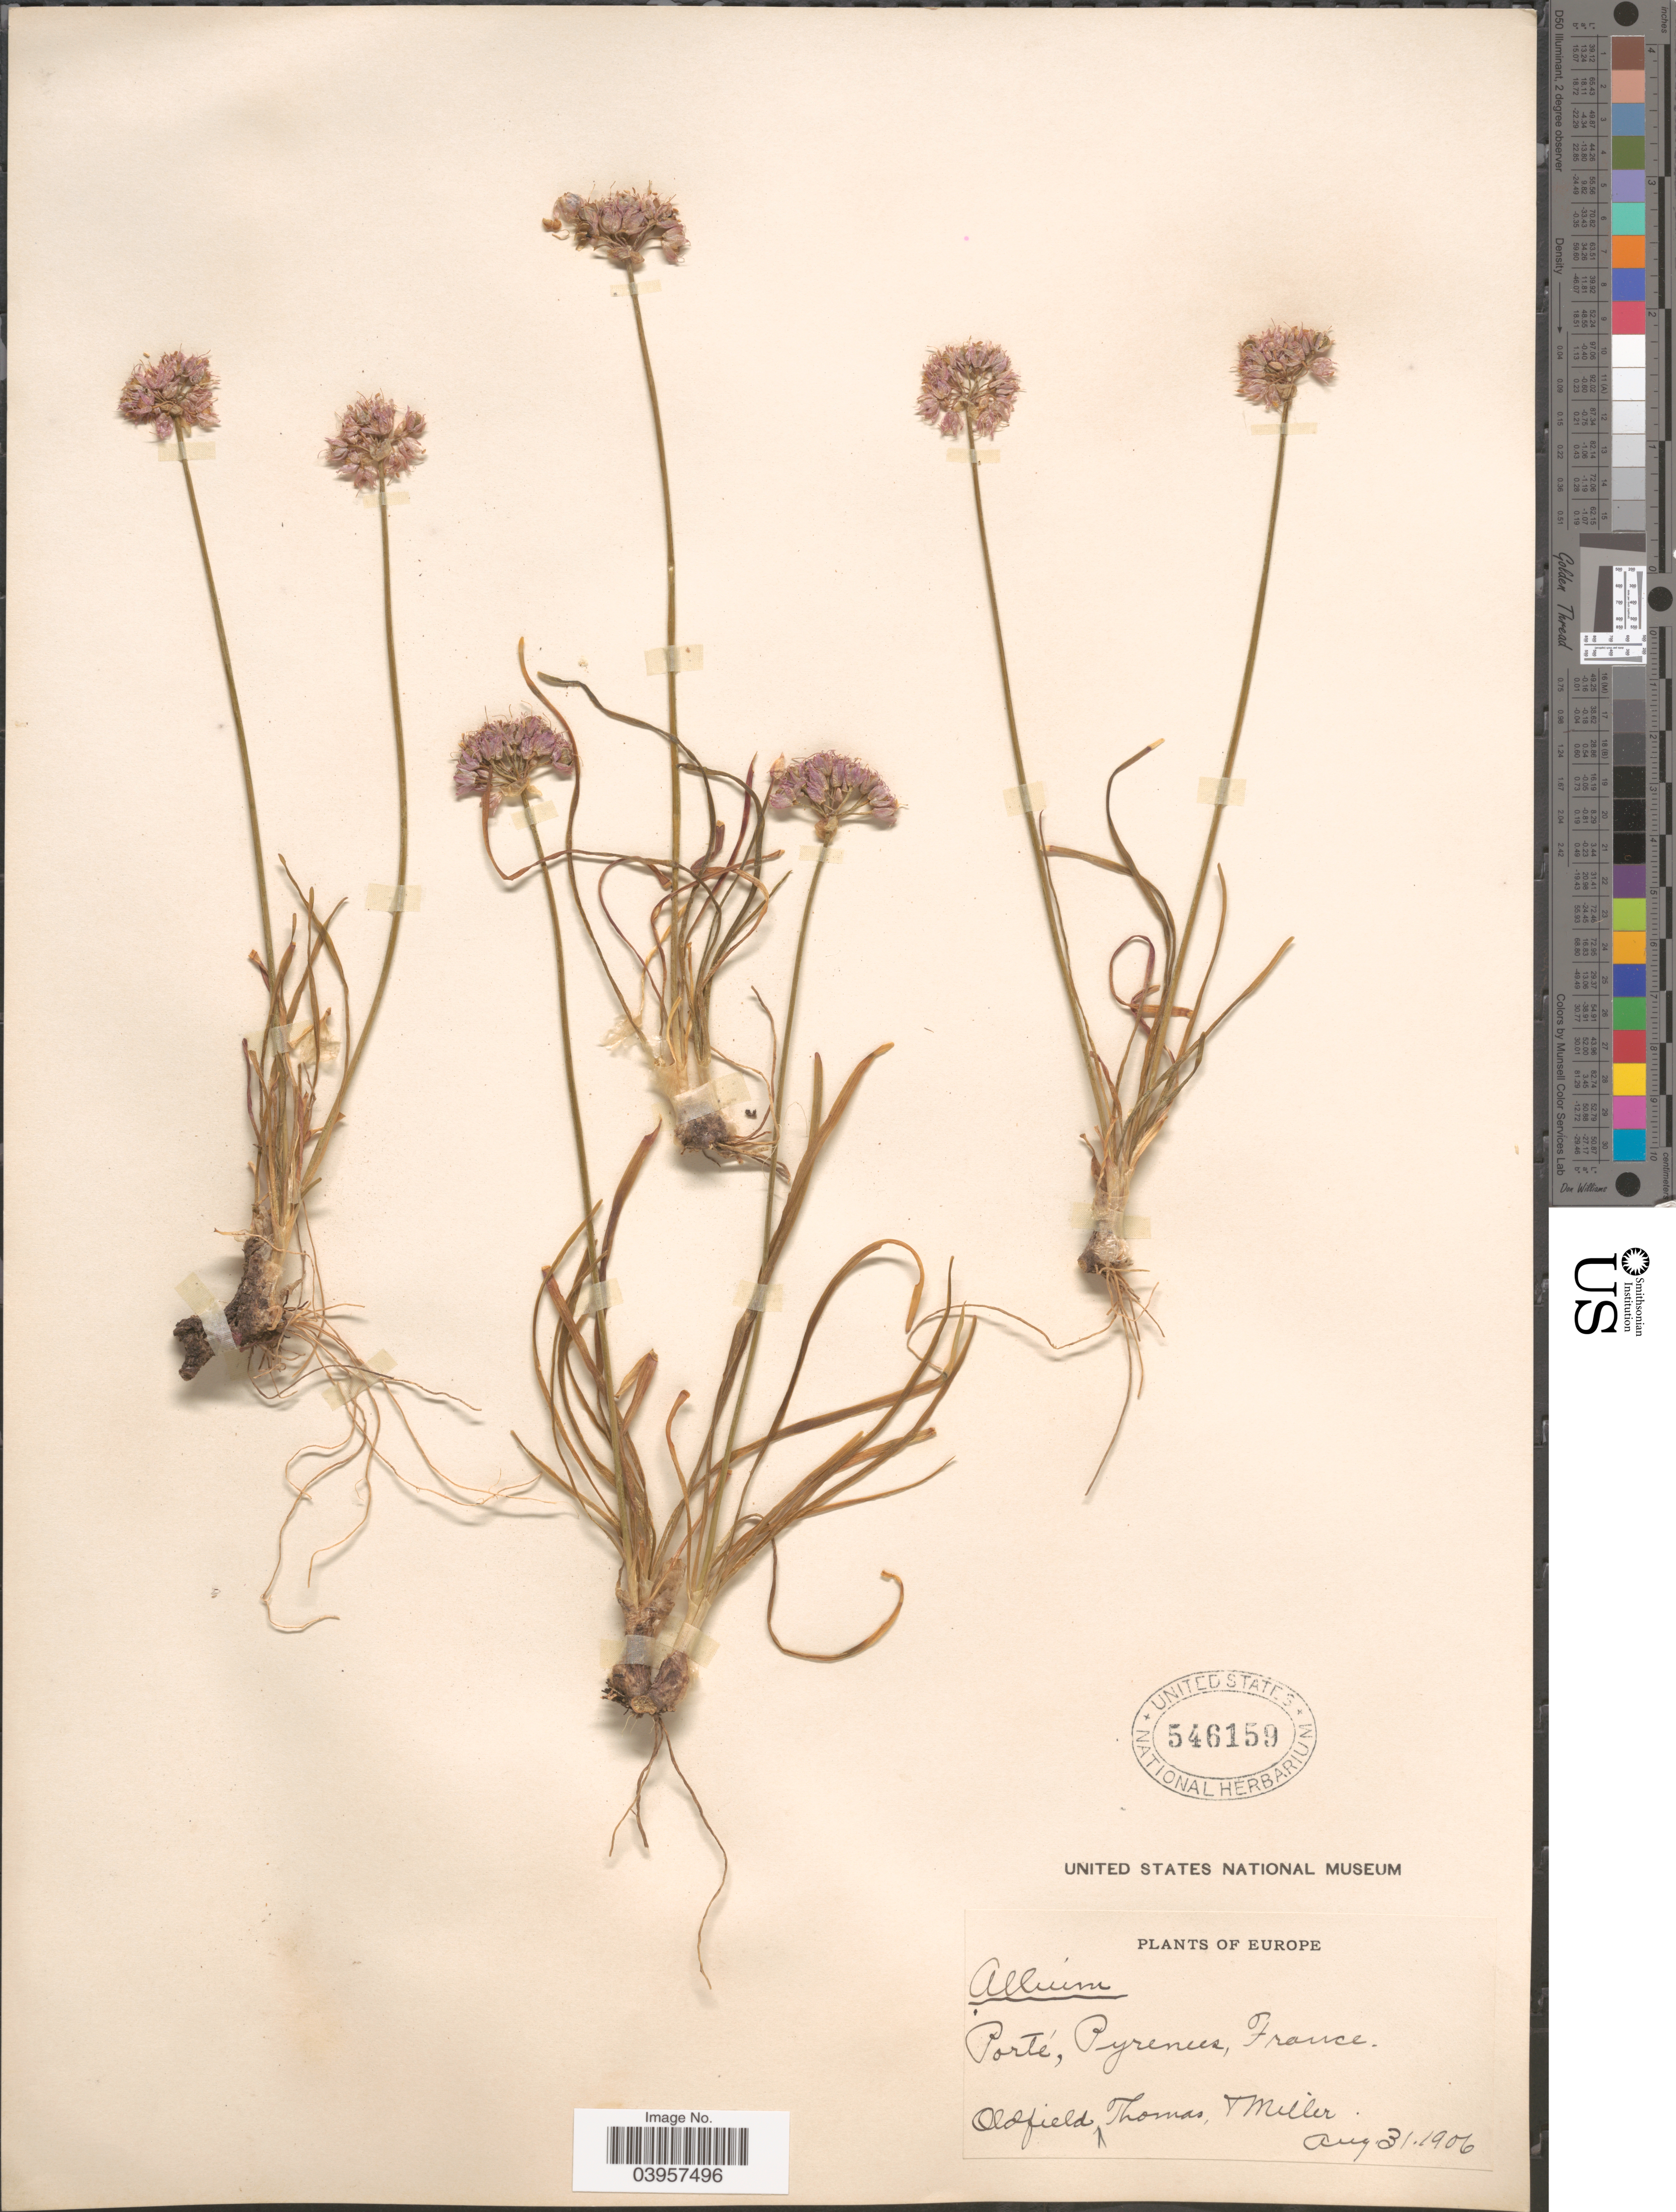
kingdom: Plantae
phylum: Tracheophyta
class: Liliopsida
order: Asparagales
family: Amaryllidaceae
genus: Allium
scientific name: Allium sp.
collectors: Oldfield & Thomas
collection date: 1906-08-31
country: France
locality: Porté, Pyrenees.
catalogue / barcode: US 546159